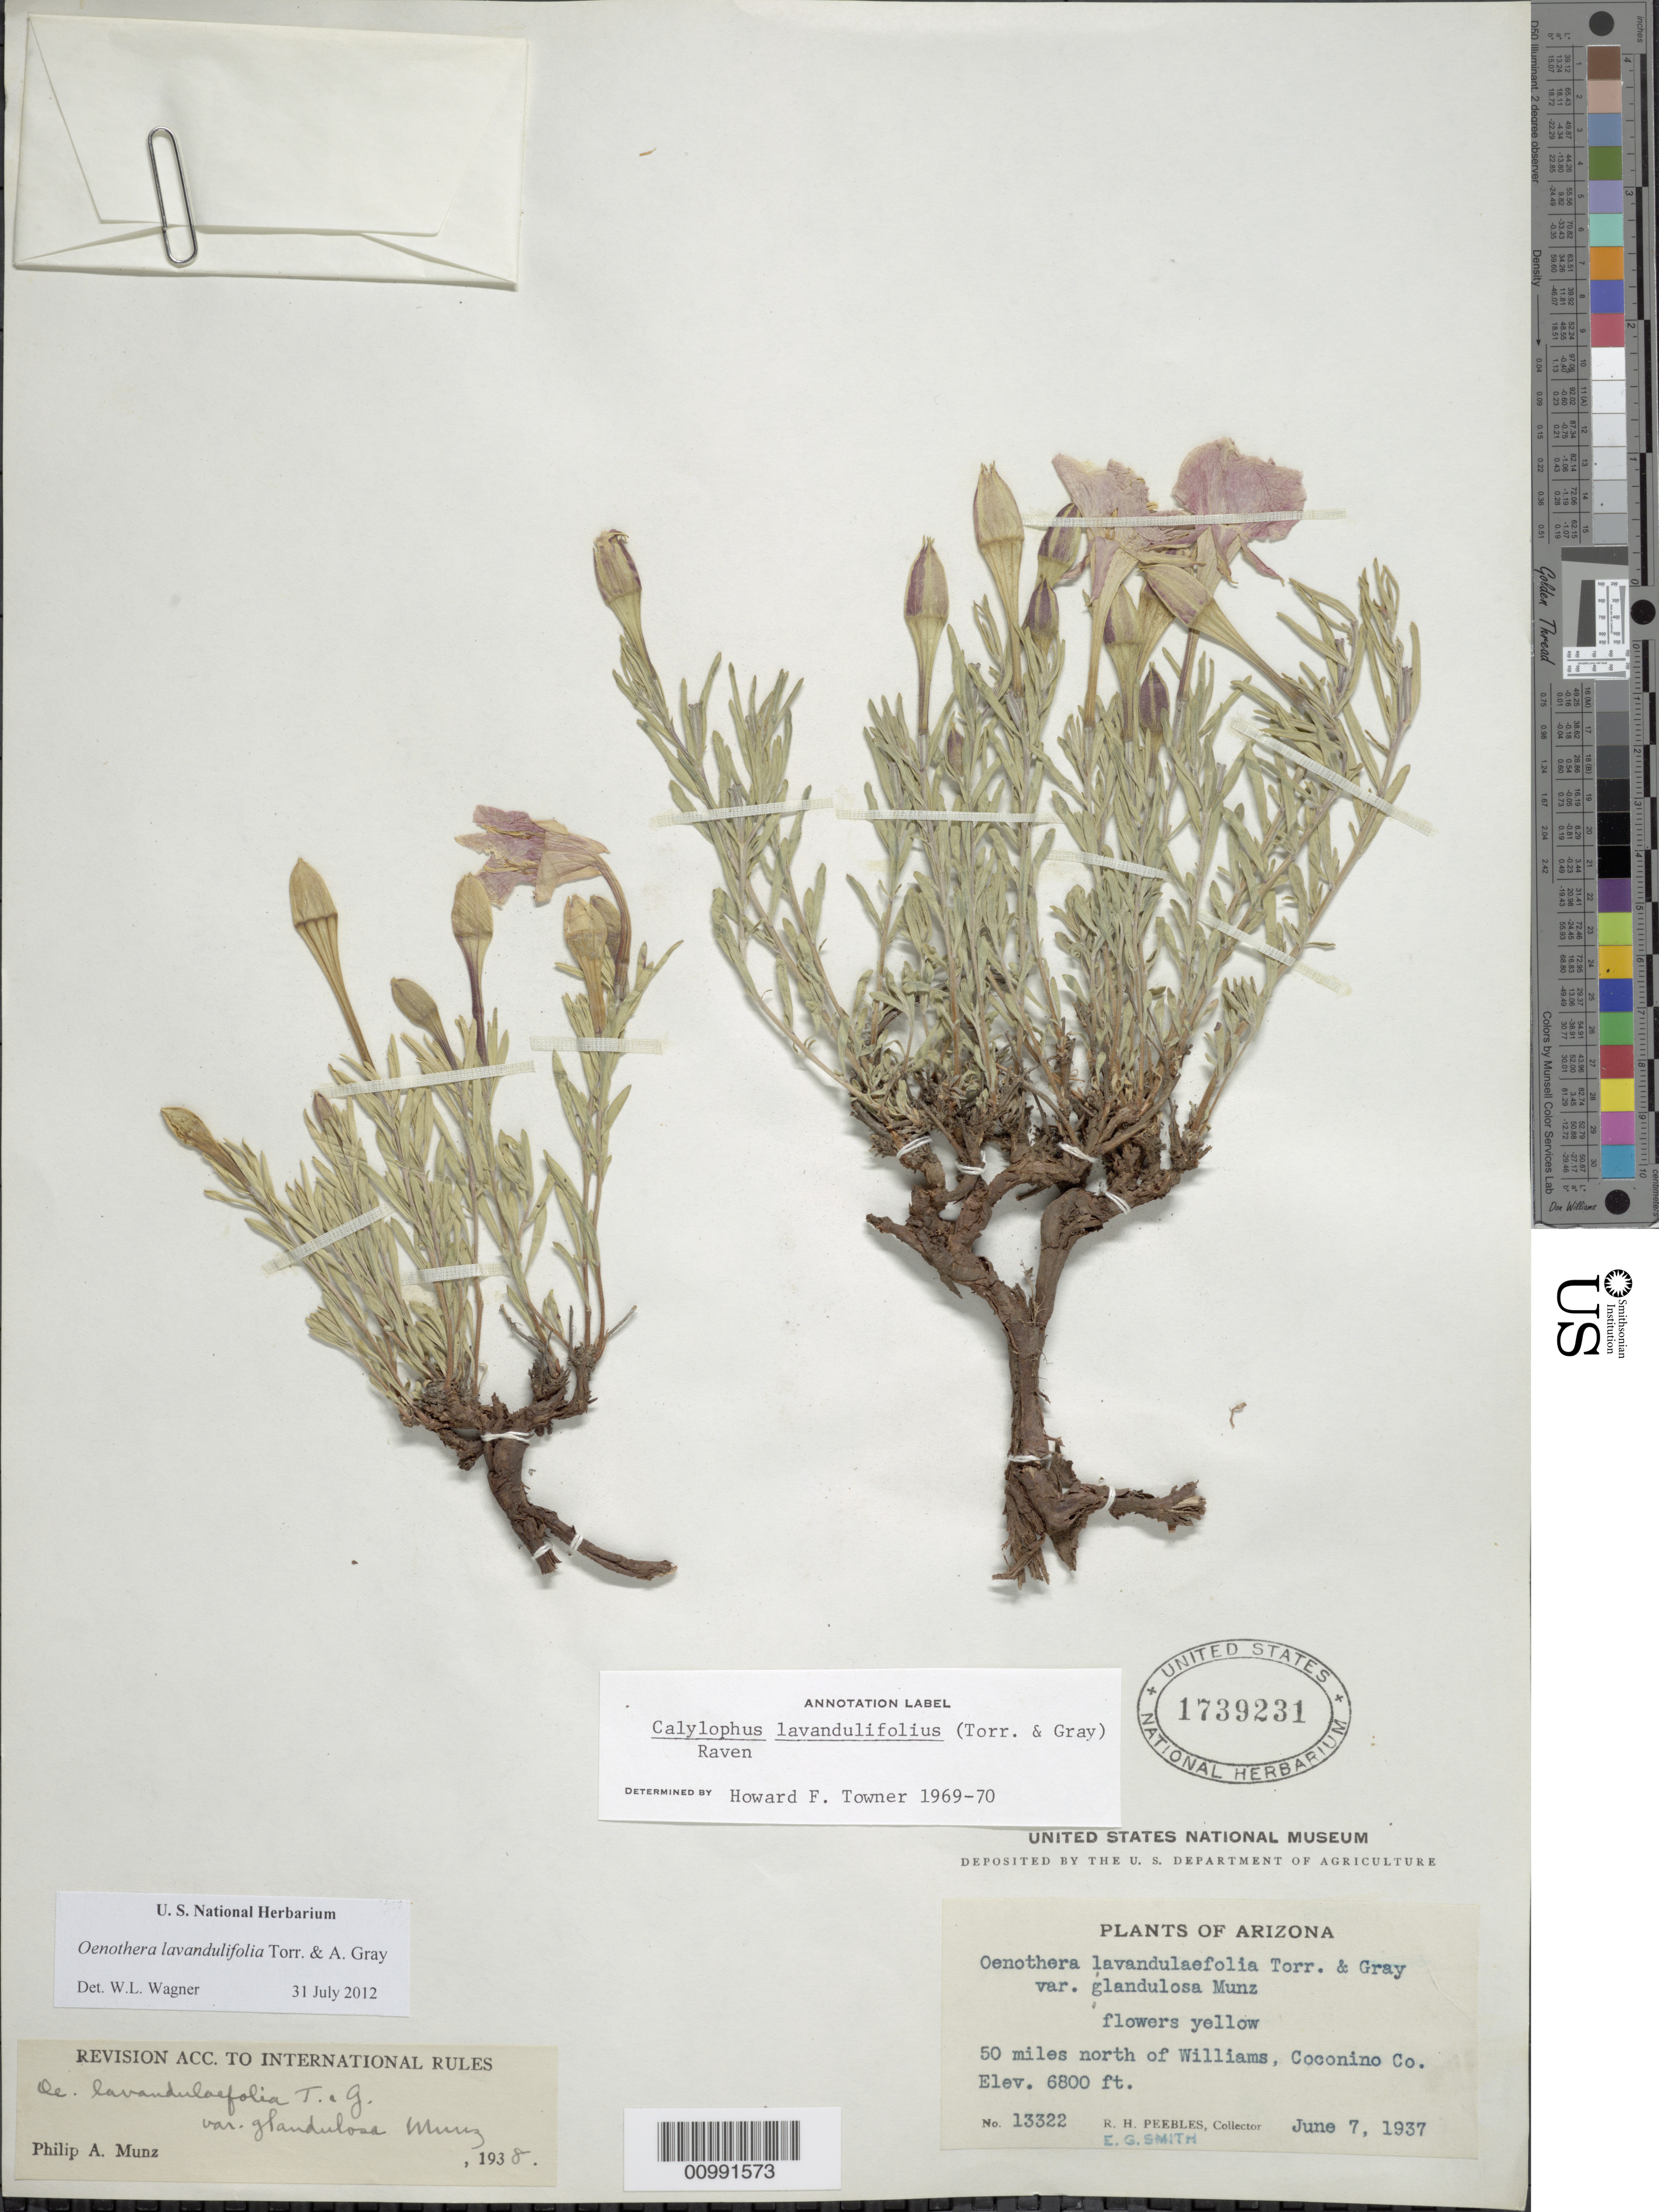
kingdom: Plantae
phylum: Tracheophyta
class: Magnoliopsida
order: Myrtales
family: Onagraceae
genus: Oenothera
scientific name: Oenothera lavandulifolia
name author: Torr. & A. Gray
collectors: R. H. Peebles & E. G. Smith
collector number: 13322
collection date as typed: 07 Jun 1937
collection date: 1937-06-07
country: United States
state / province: Arizona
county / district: Coconino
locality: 50 miles N of Williams.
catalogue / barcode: US 1739231